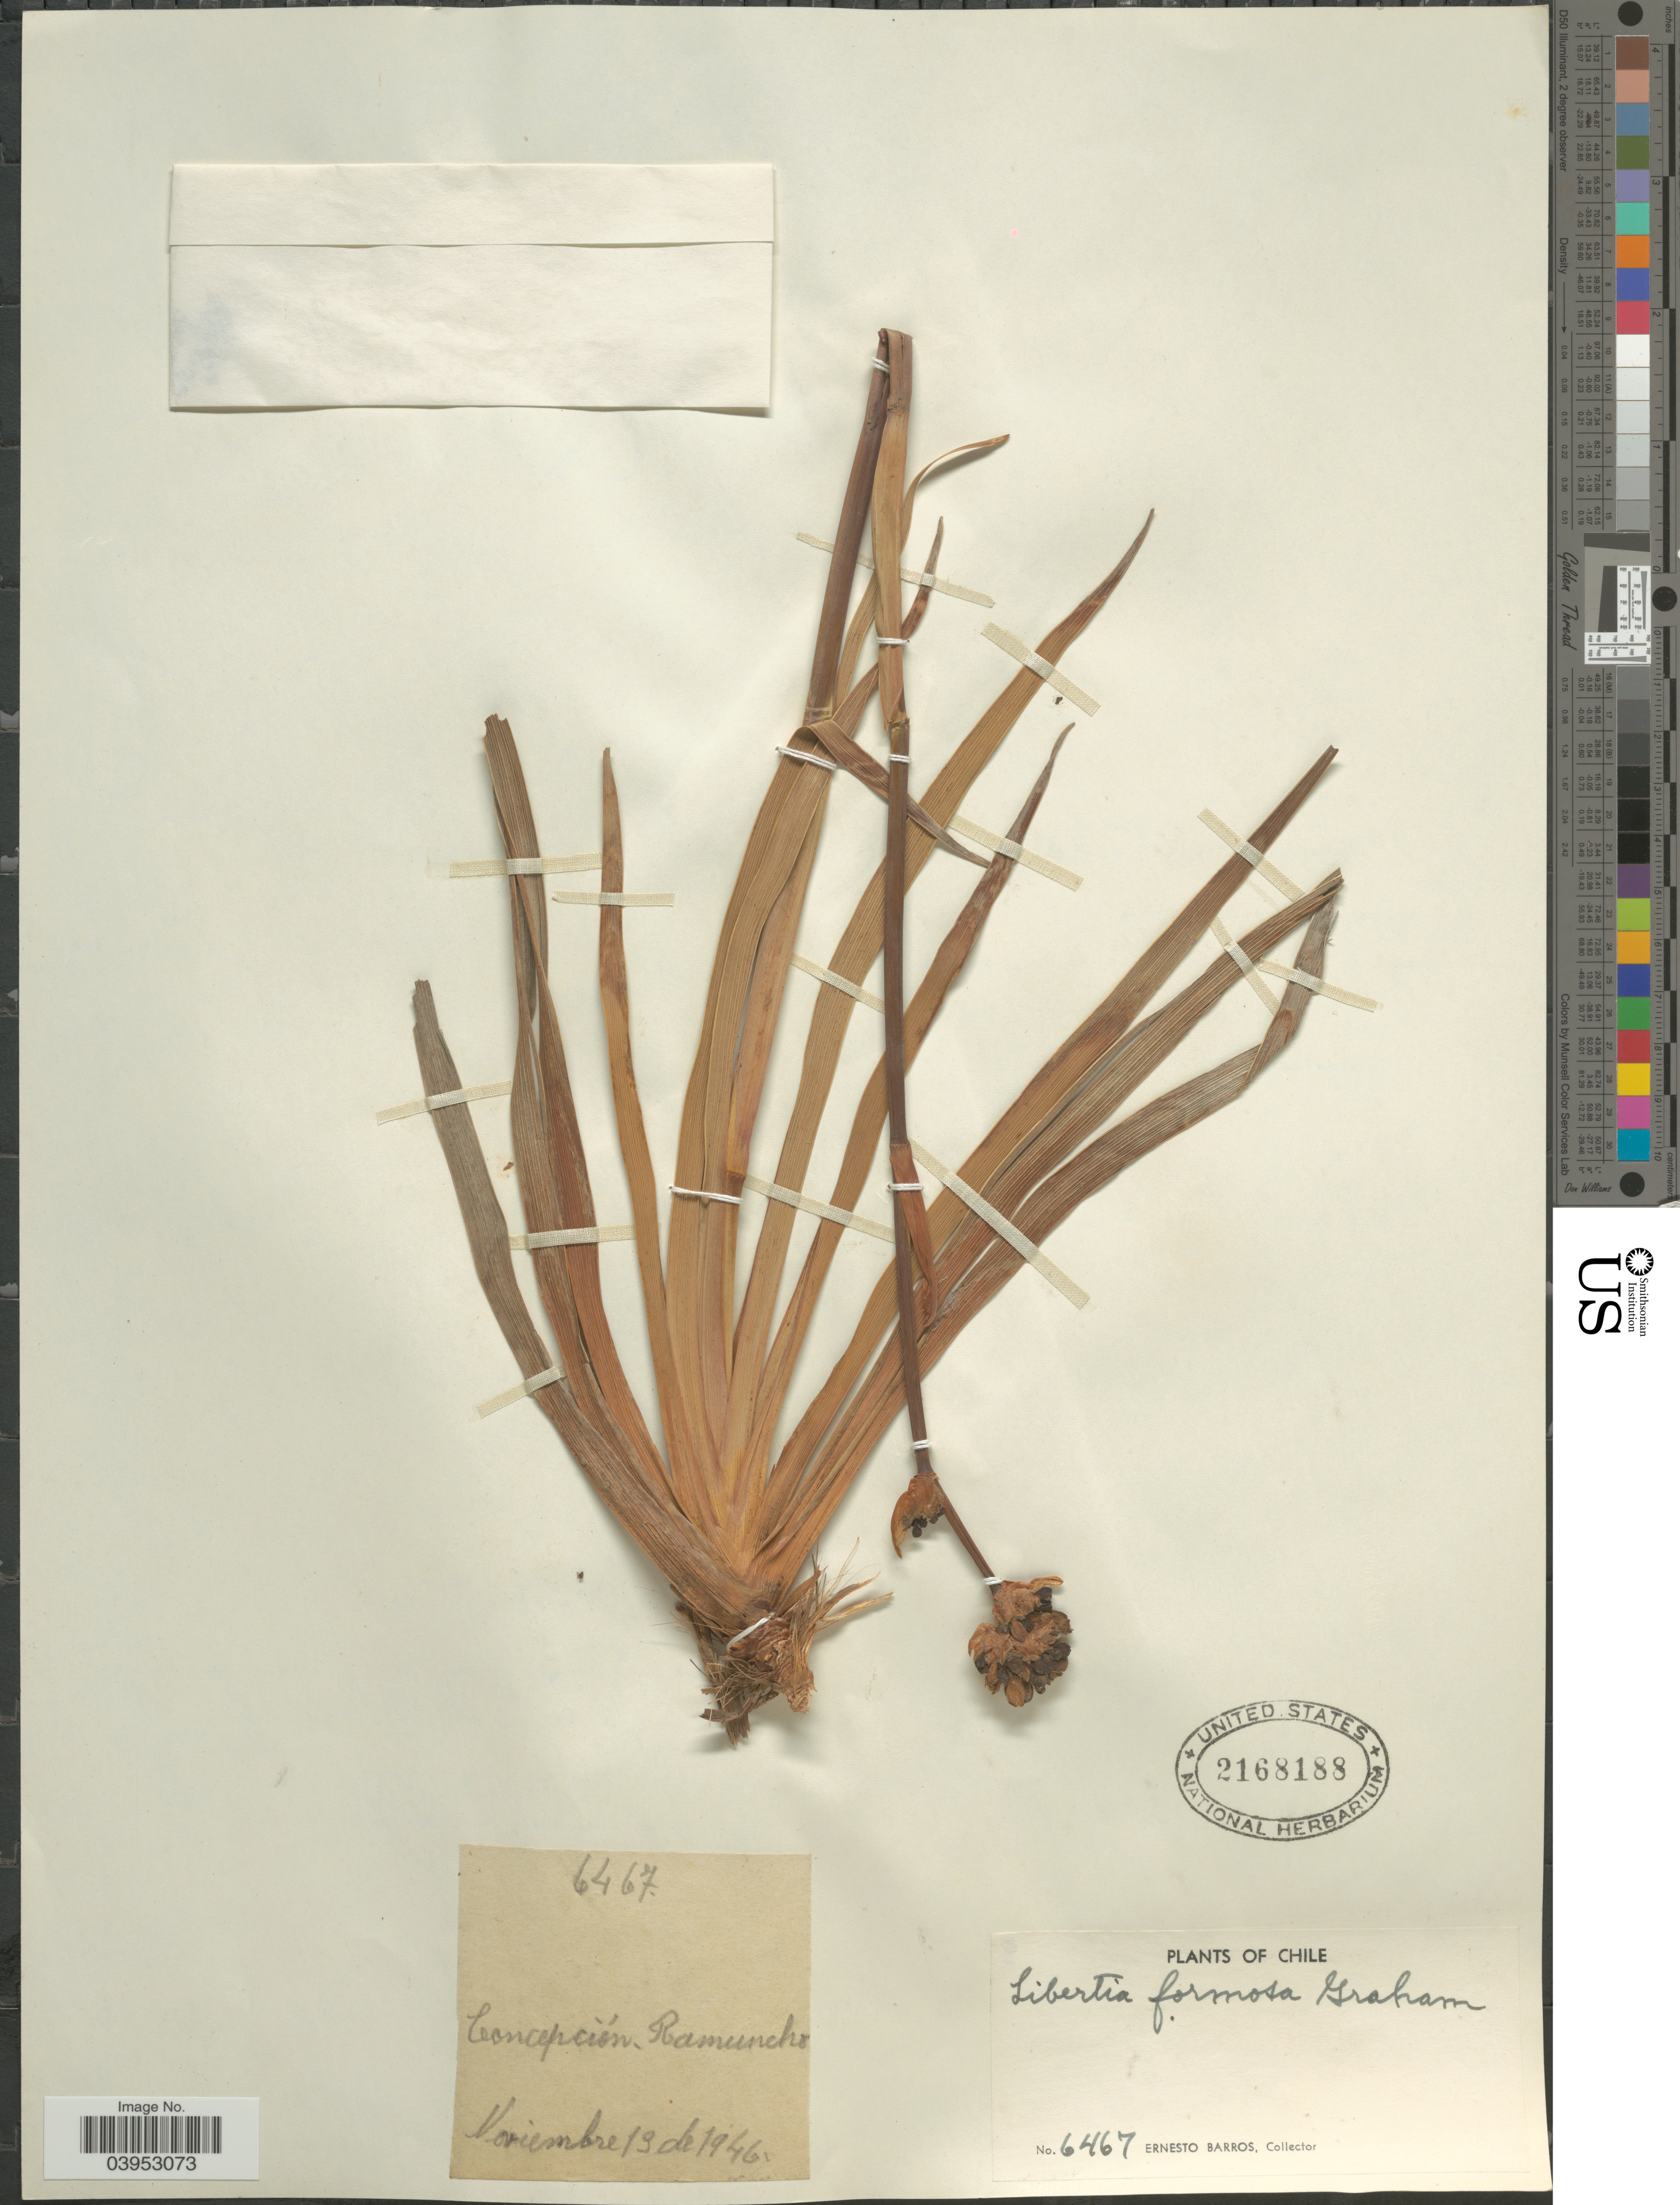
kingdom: Plantae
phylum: Tracheophyta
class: Liliopsida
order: Asparagales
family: Iridaceae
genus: Libertia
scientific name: Libertia chilensis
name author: (Molina) Gunckel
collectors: E. Barros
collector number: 6467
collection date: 1946-11-13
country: Chile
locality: Concepción - Ramuncho.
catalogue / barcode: US 2168188